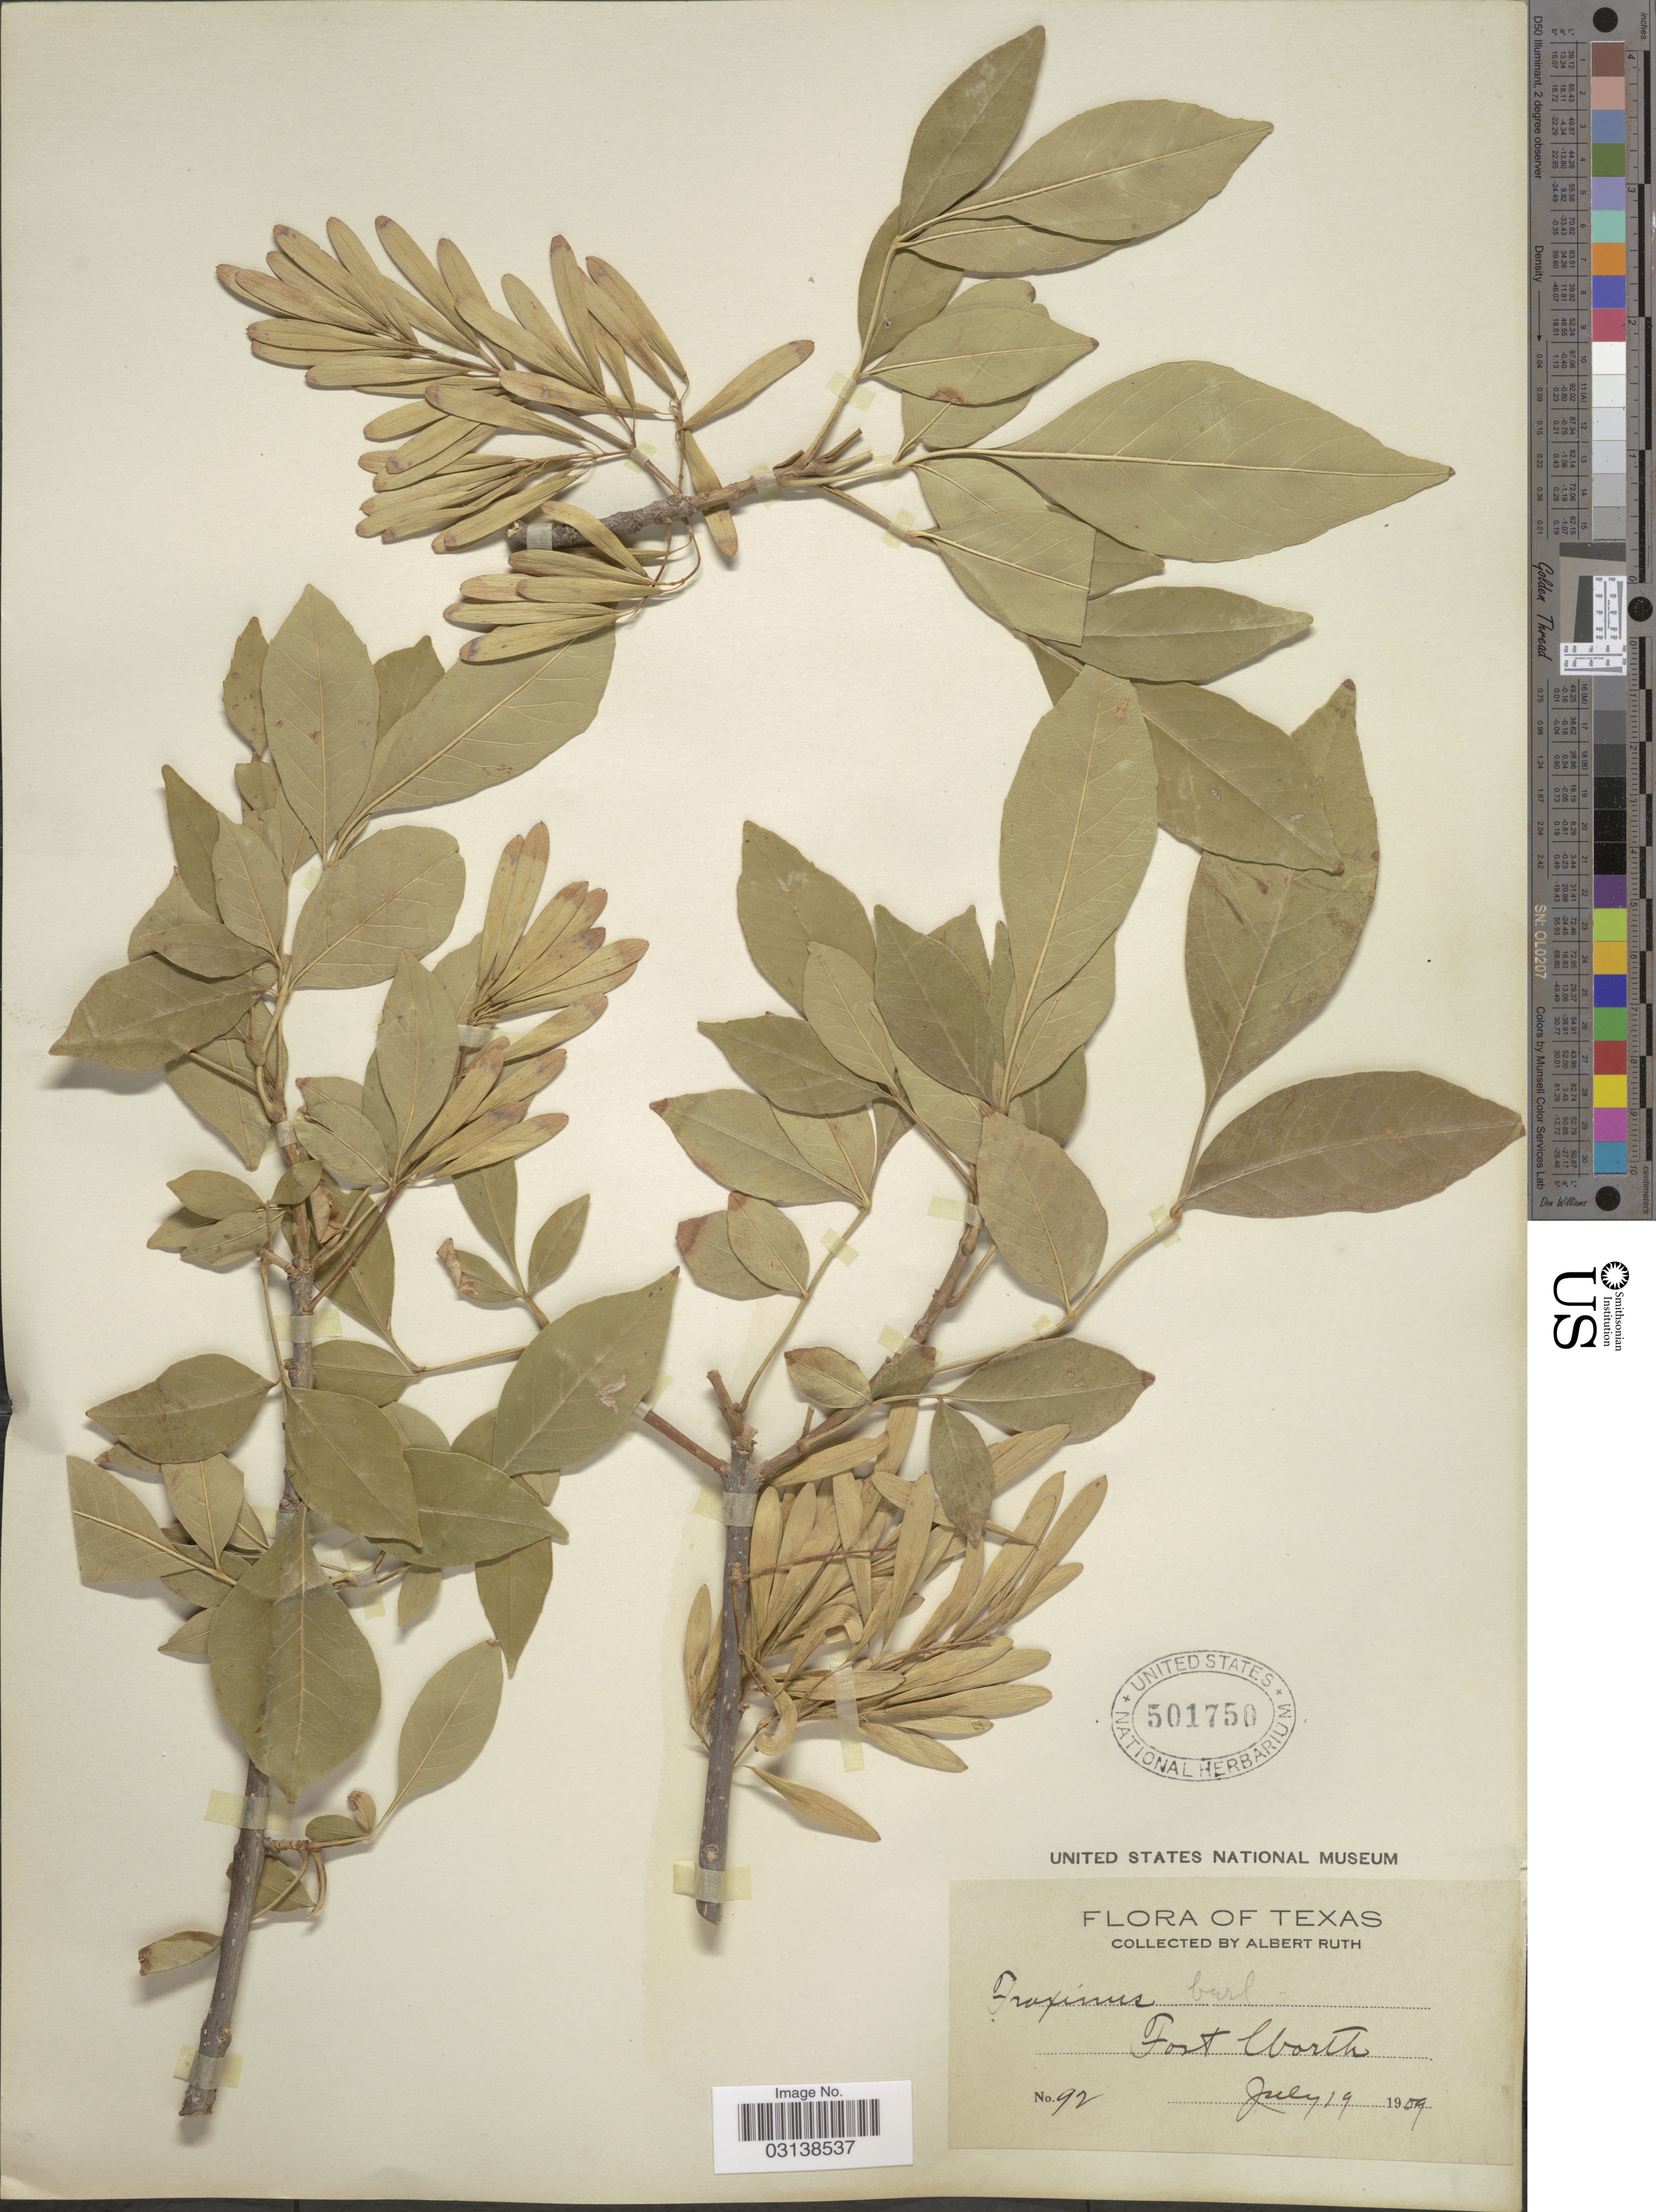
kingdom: Plantae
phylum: Tracheophyta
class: Magnoliopsida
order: Lamiales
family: Oleaceae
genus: Fraxinus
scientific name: Fraxinus berlandieriana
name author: A. DC.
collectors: A. Ruth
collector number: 92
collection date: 1909-07-19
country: United States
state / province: Texas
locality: Fort Worth.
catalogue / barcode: US 501750